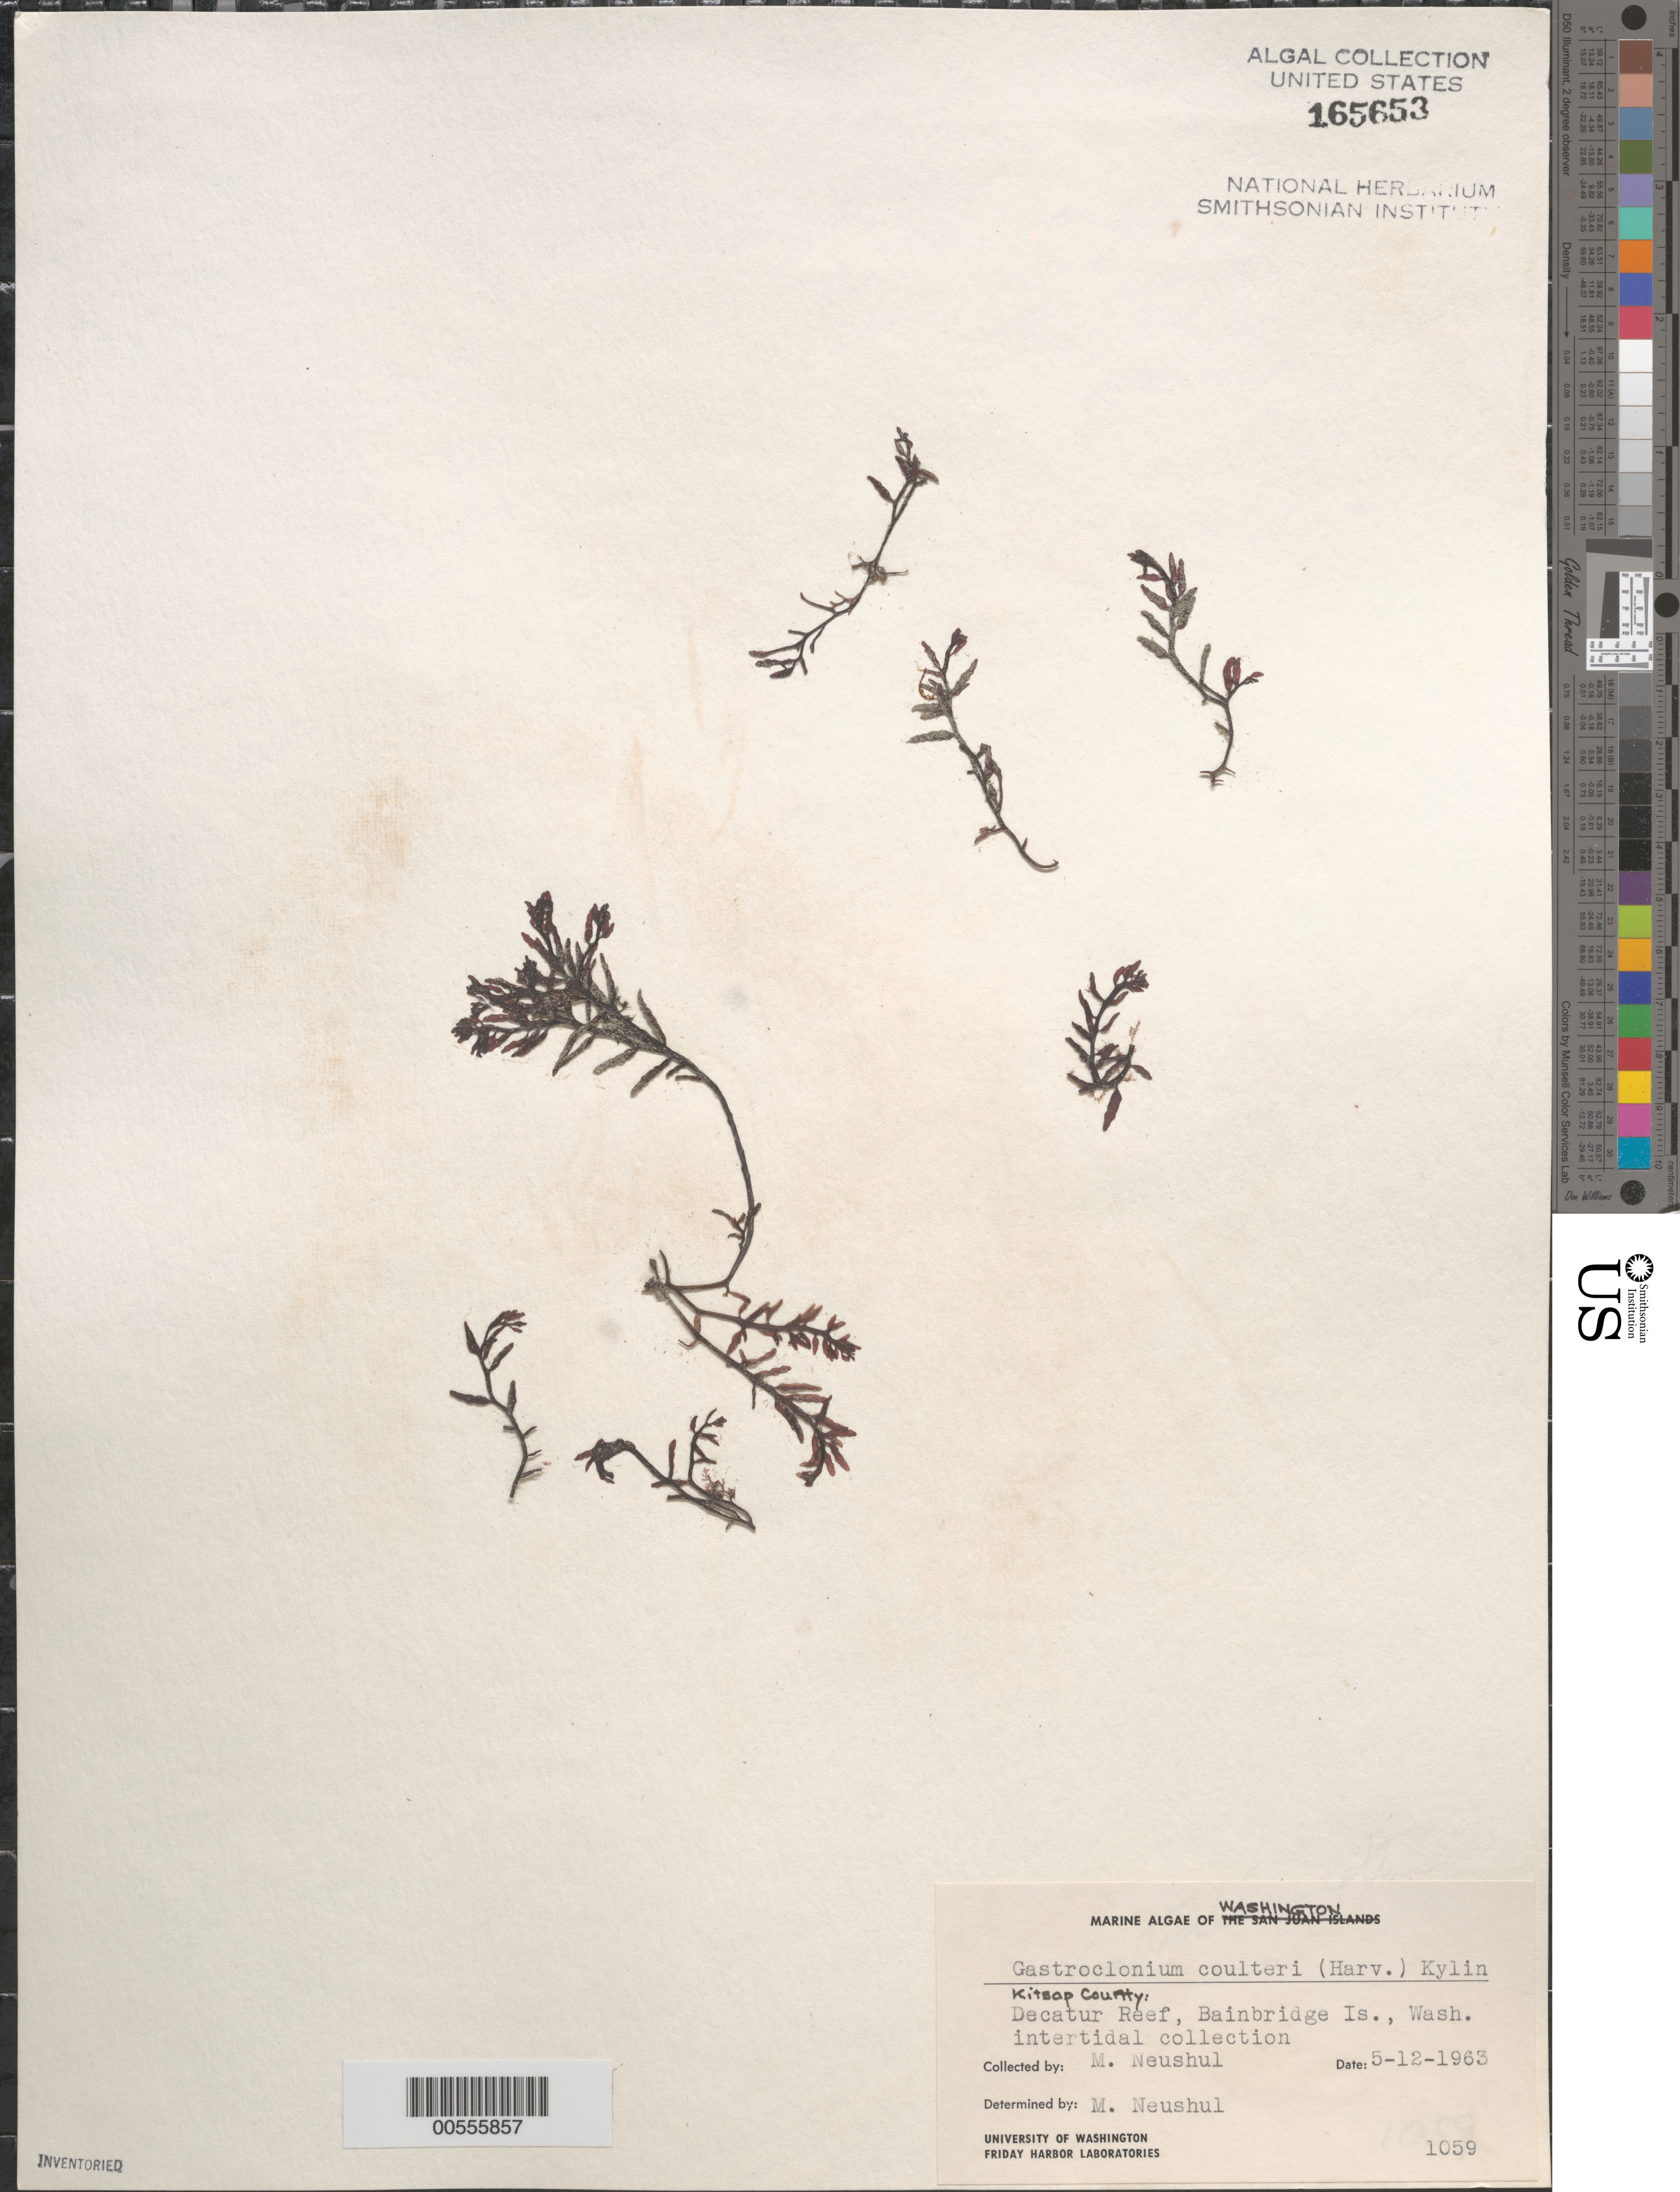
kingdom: Plantae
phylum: Rhodophyta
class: Florideophyceae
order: Rhodymeniales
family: Champiaceae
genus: Neogastroclonium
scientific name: Neogastroclonium subarticulatum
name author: (Turner) L. Le Gall et al.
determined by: Algae name updating Project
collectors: M. Neushul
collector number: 1059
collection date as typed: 12 May 1963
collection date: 1963-05-12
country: United States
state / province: Washington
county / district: Kitsap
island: Bainbridge Island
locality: Decatur Reef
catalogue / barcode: US 165653